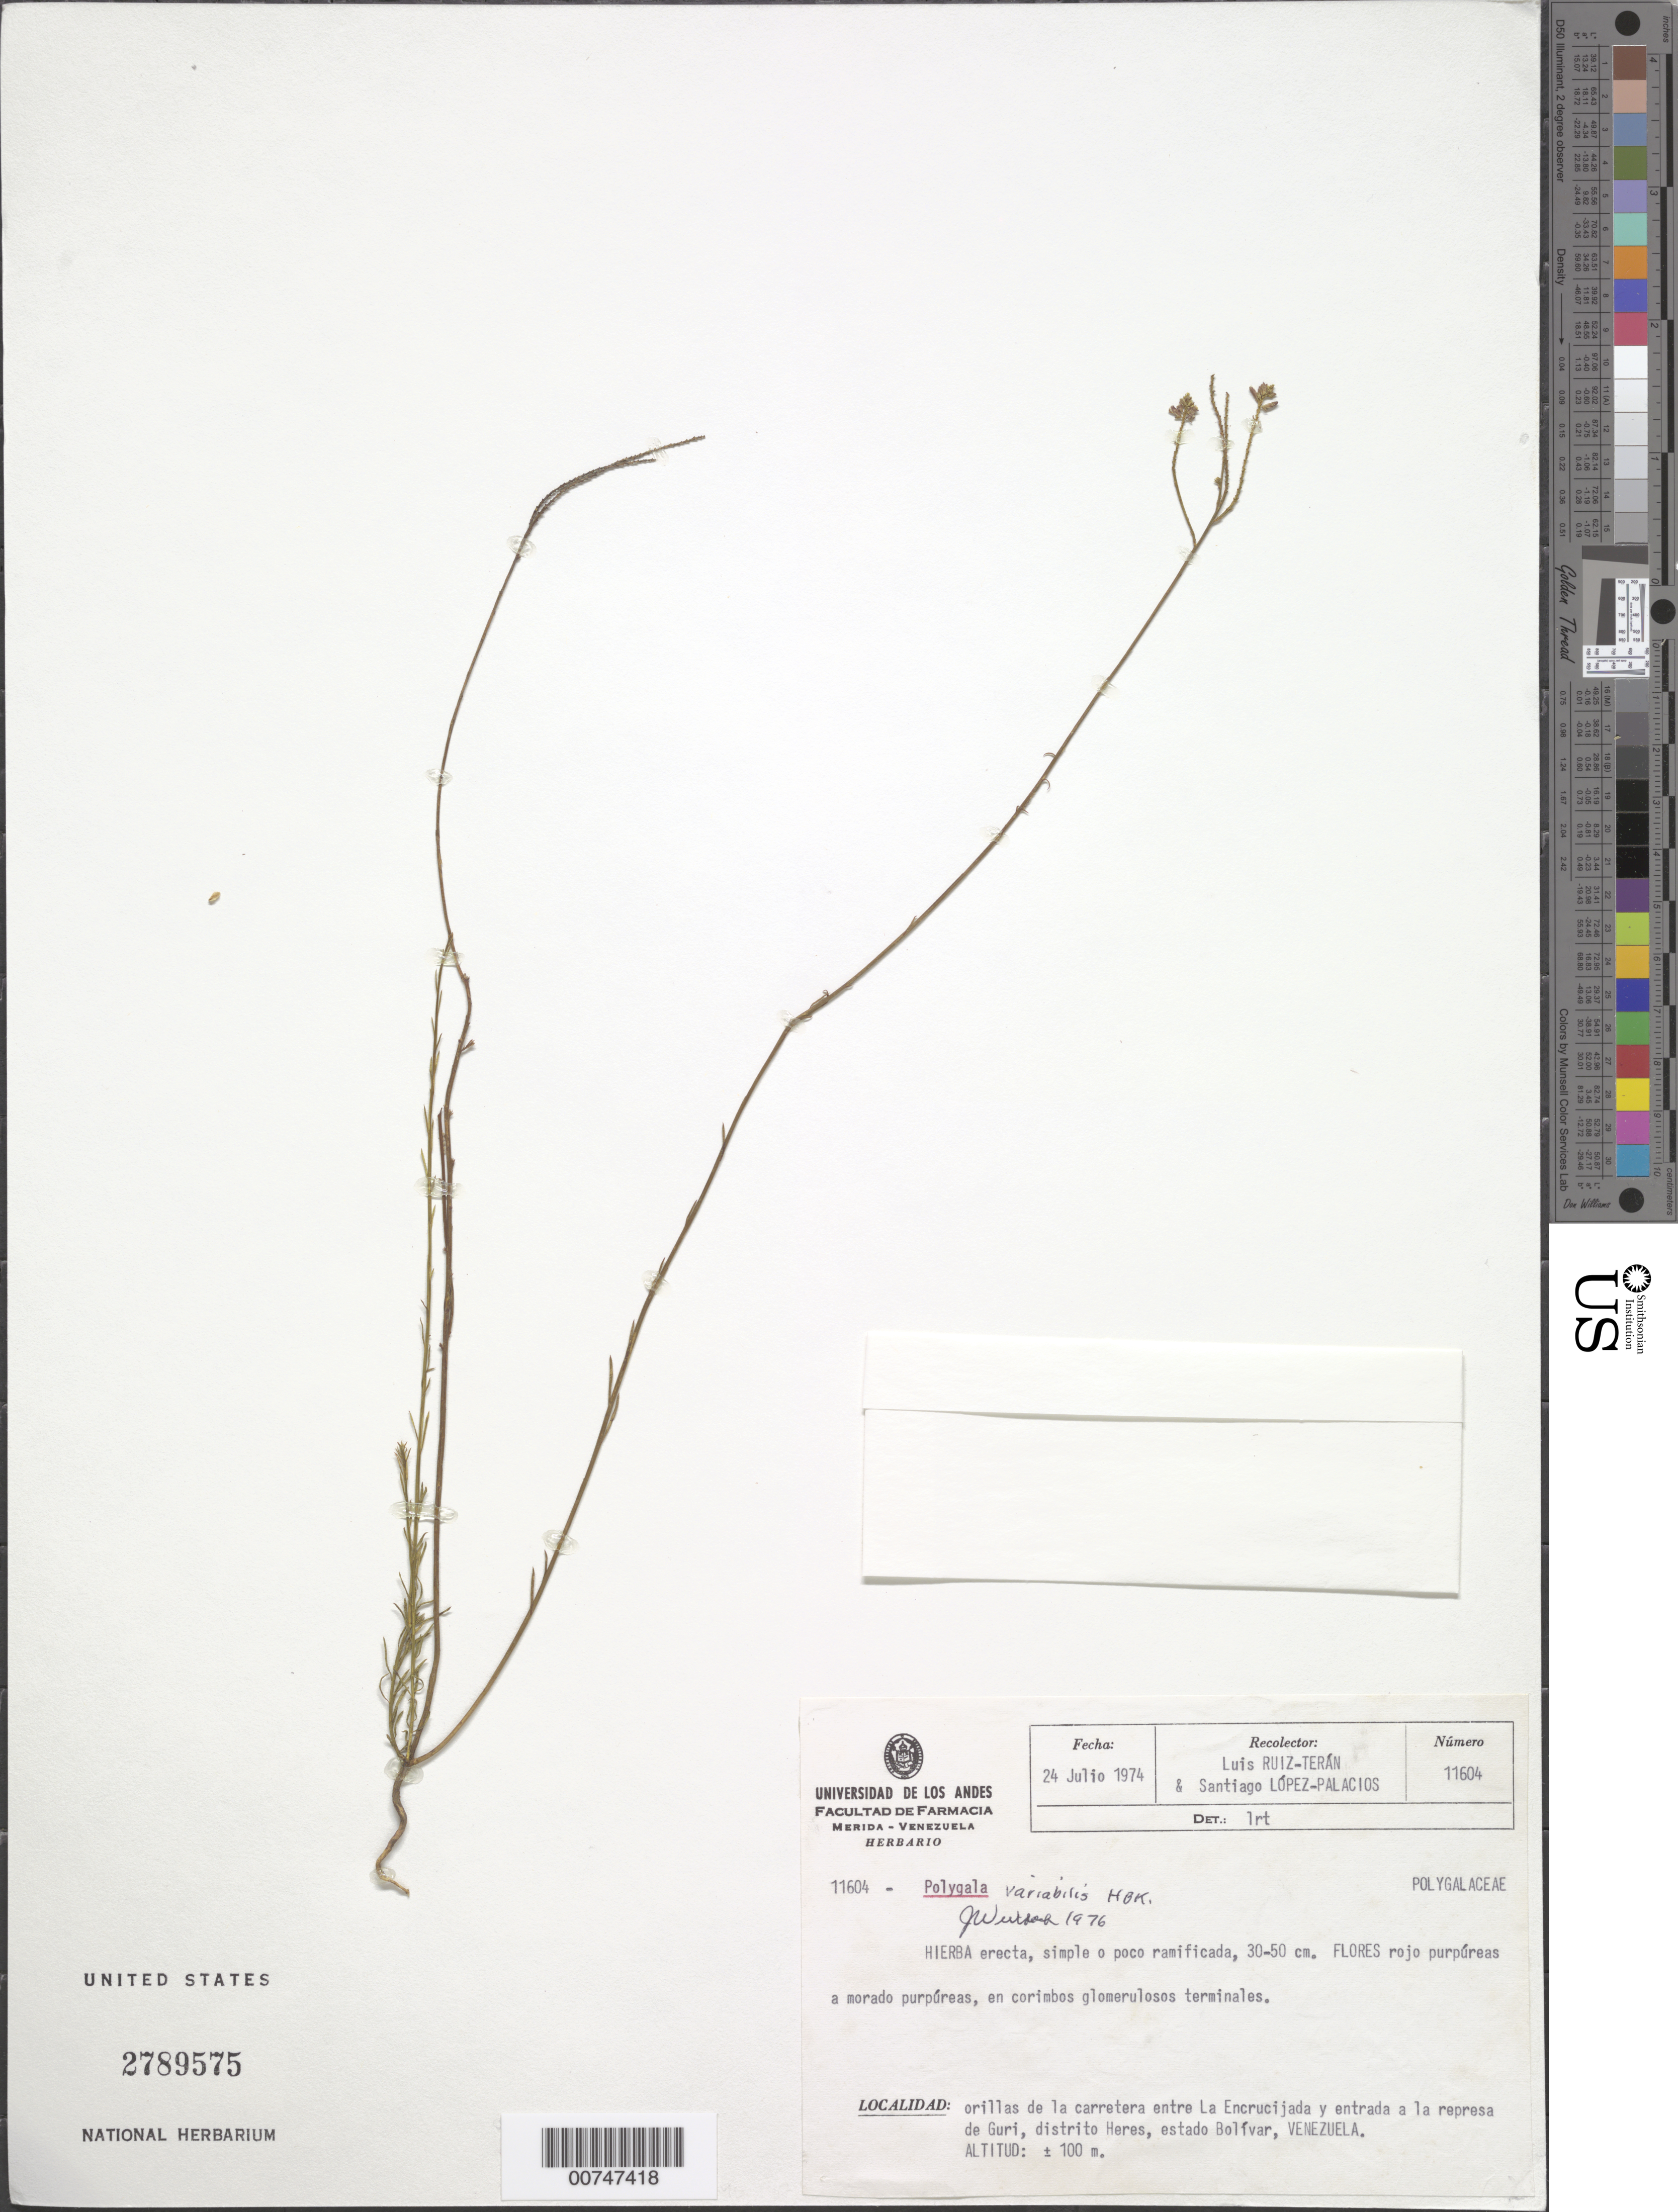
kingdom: Plantae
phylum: Tracheophyta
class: Magnoliopsida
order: Fabales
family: Polygalaceae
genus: Polygala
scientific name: Polygala variabilis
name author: Kunth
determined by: Wurdack, John J., (US), US (UNITED STATES)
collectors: L. E. Ruíz-Terán & S. López-Palacios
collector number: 11604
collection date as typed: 24-Jul-74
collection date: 1974-07-24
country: Venezuela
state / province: Bolívar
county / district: Heres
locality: La Encrucijada to Guri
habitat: Roadside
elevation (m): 100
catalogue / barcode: US 2789575